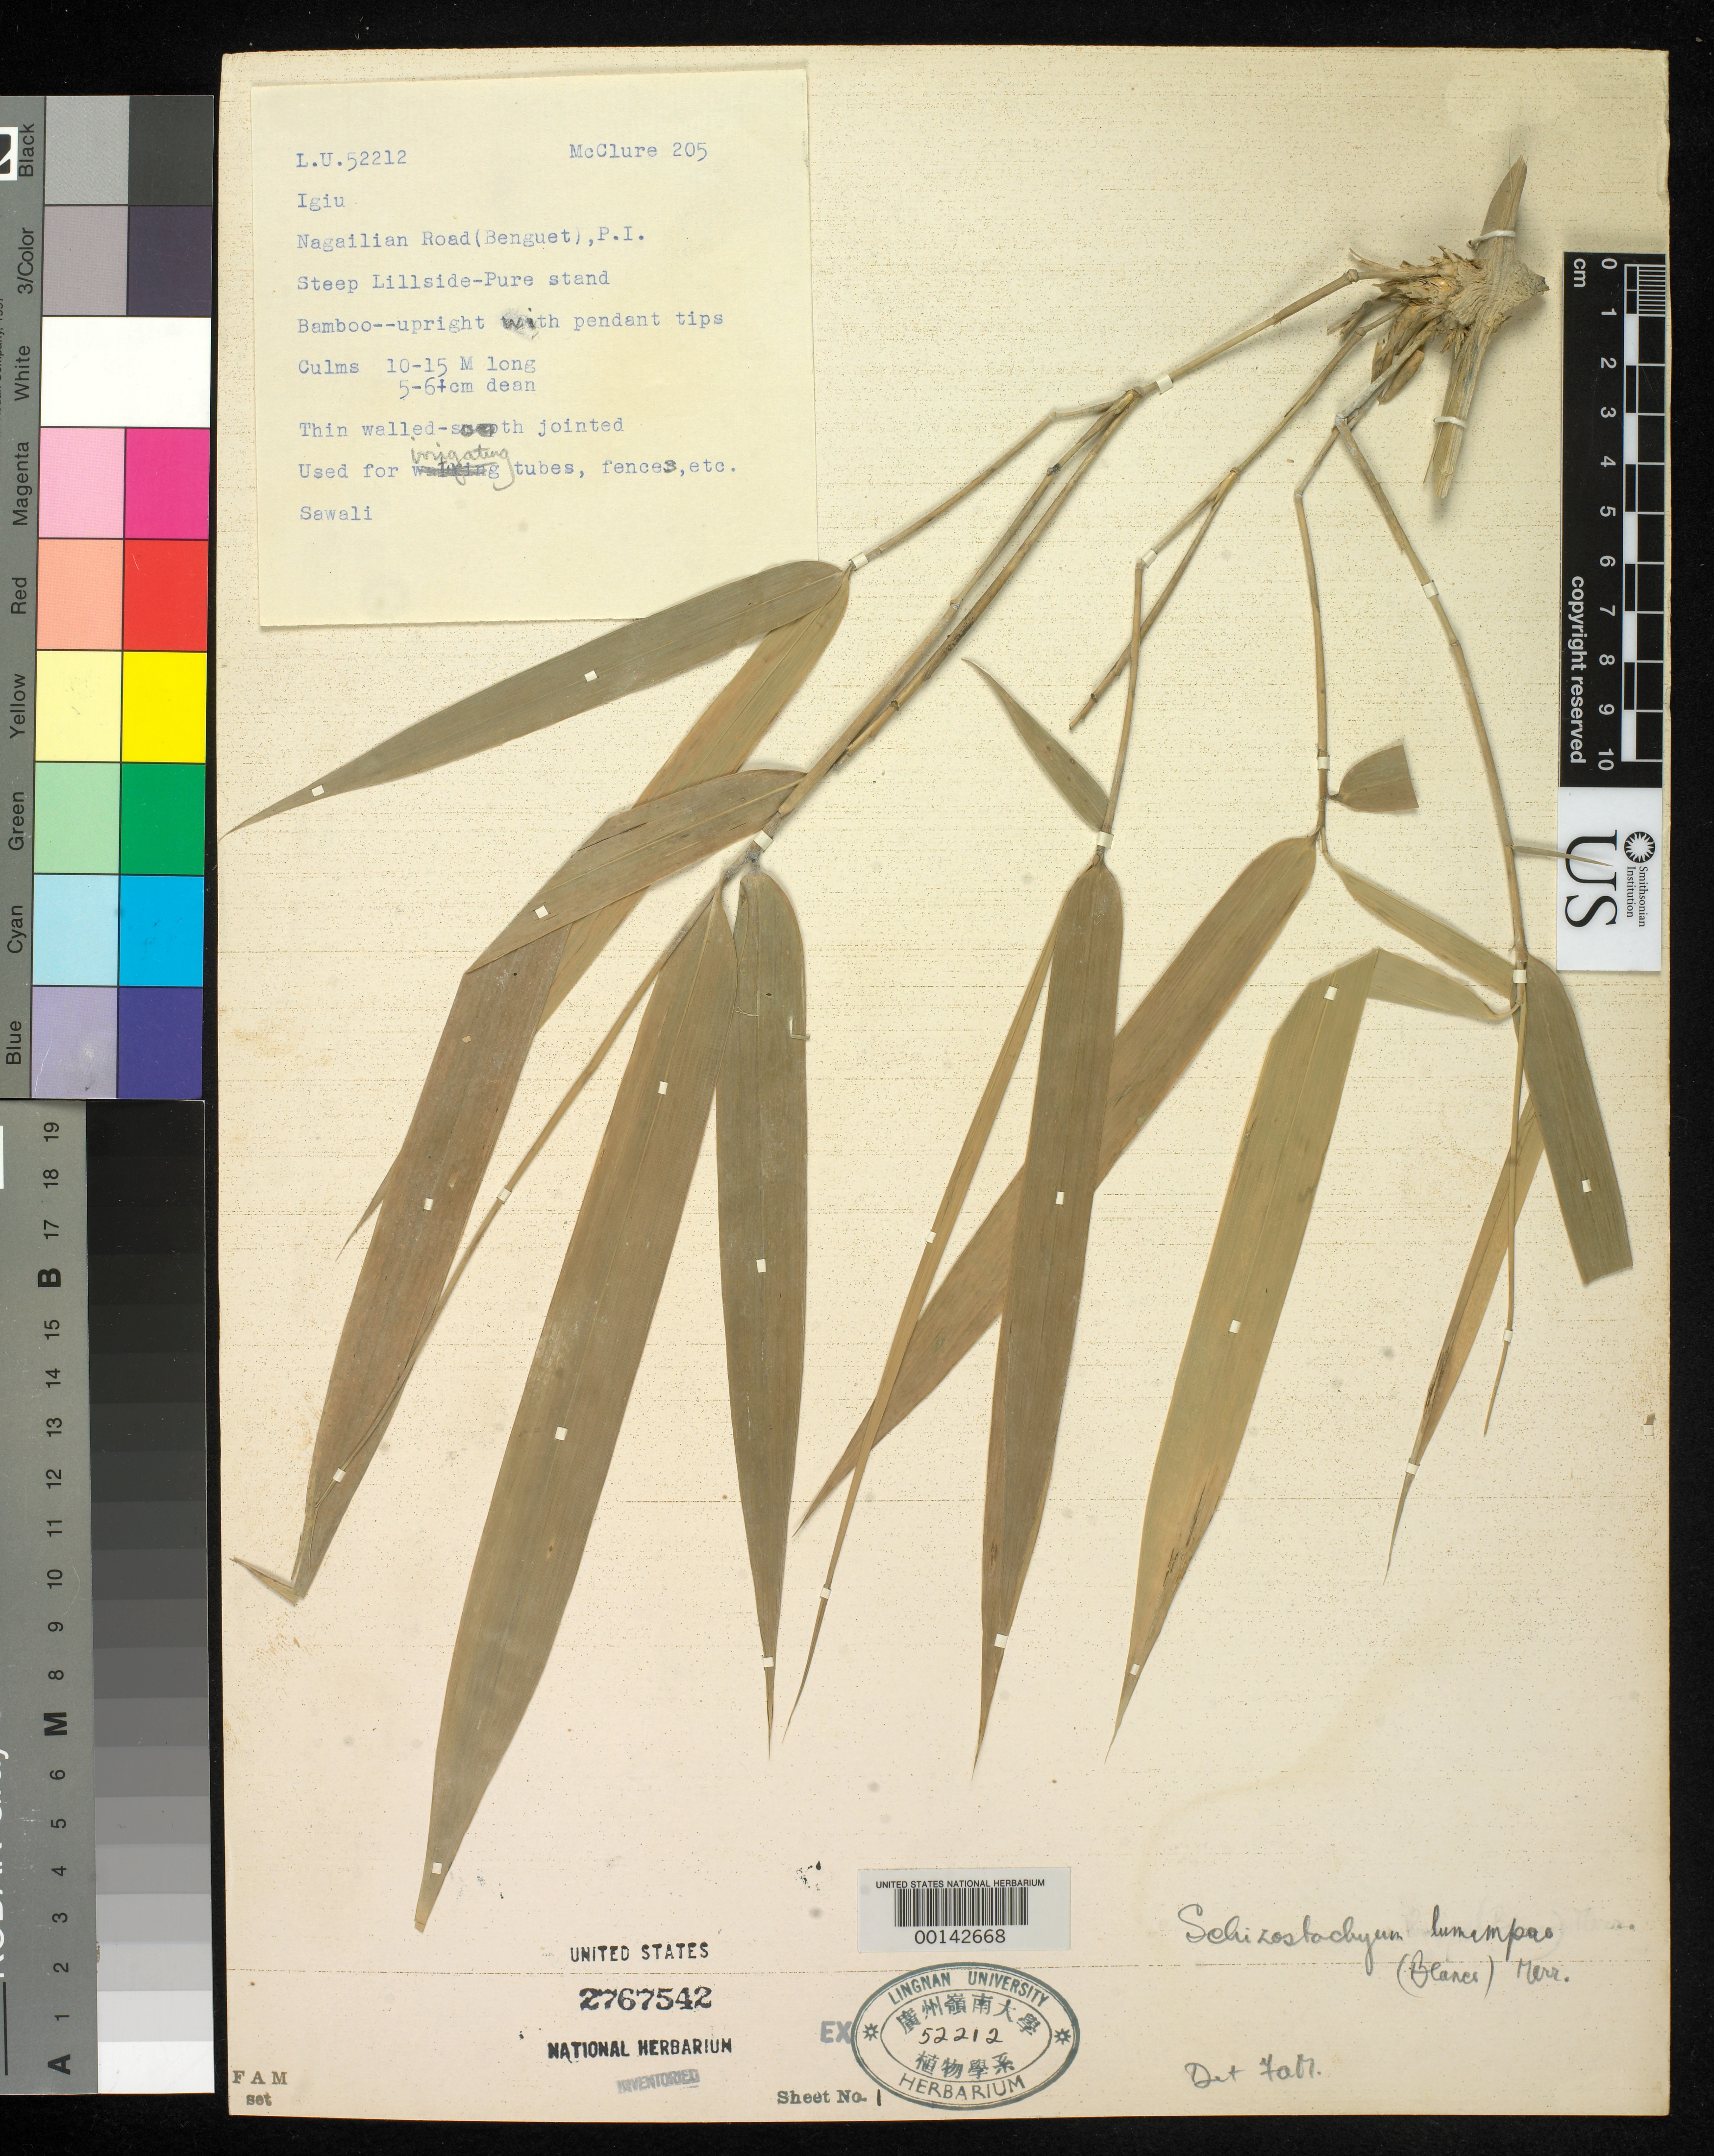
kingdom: Plantae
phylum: Tracheophyta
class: Liliopsida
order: Poales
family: Poaceae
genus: Schizostachyum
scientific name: Schizostachyum lumampao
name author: (Blanco) Merr.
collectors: F. A. McClure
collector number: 205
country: Philippines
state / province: Cordillera (Administrative Region)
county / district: Benguet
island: Luzon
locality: Nagailian Rd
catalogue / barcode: US 2767542